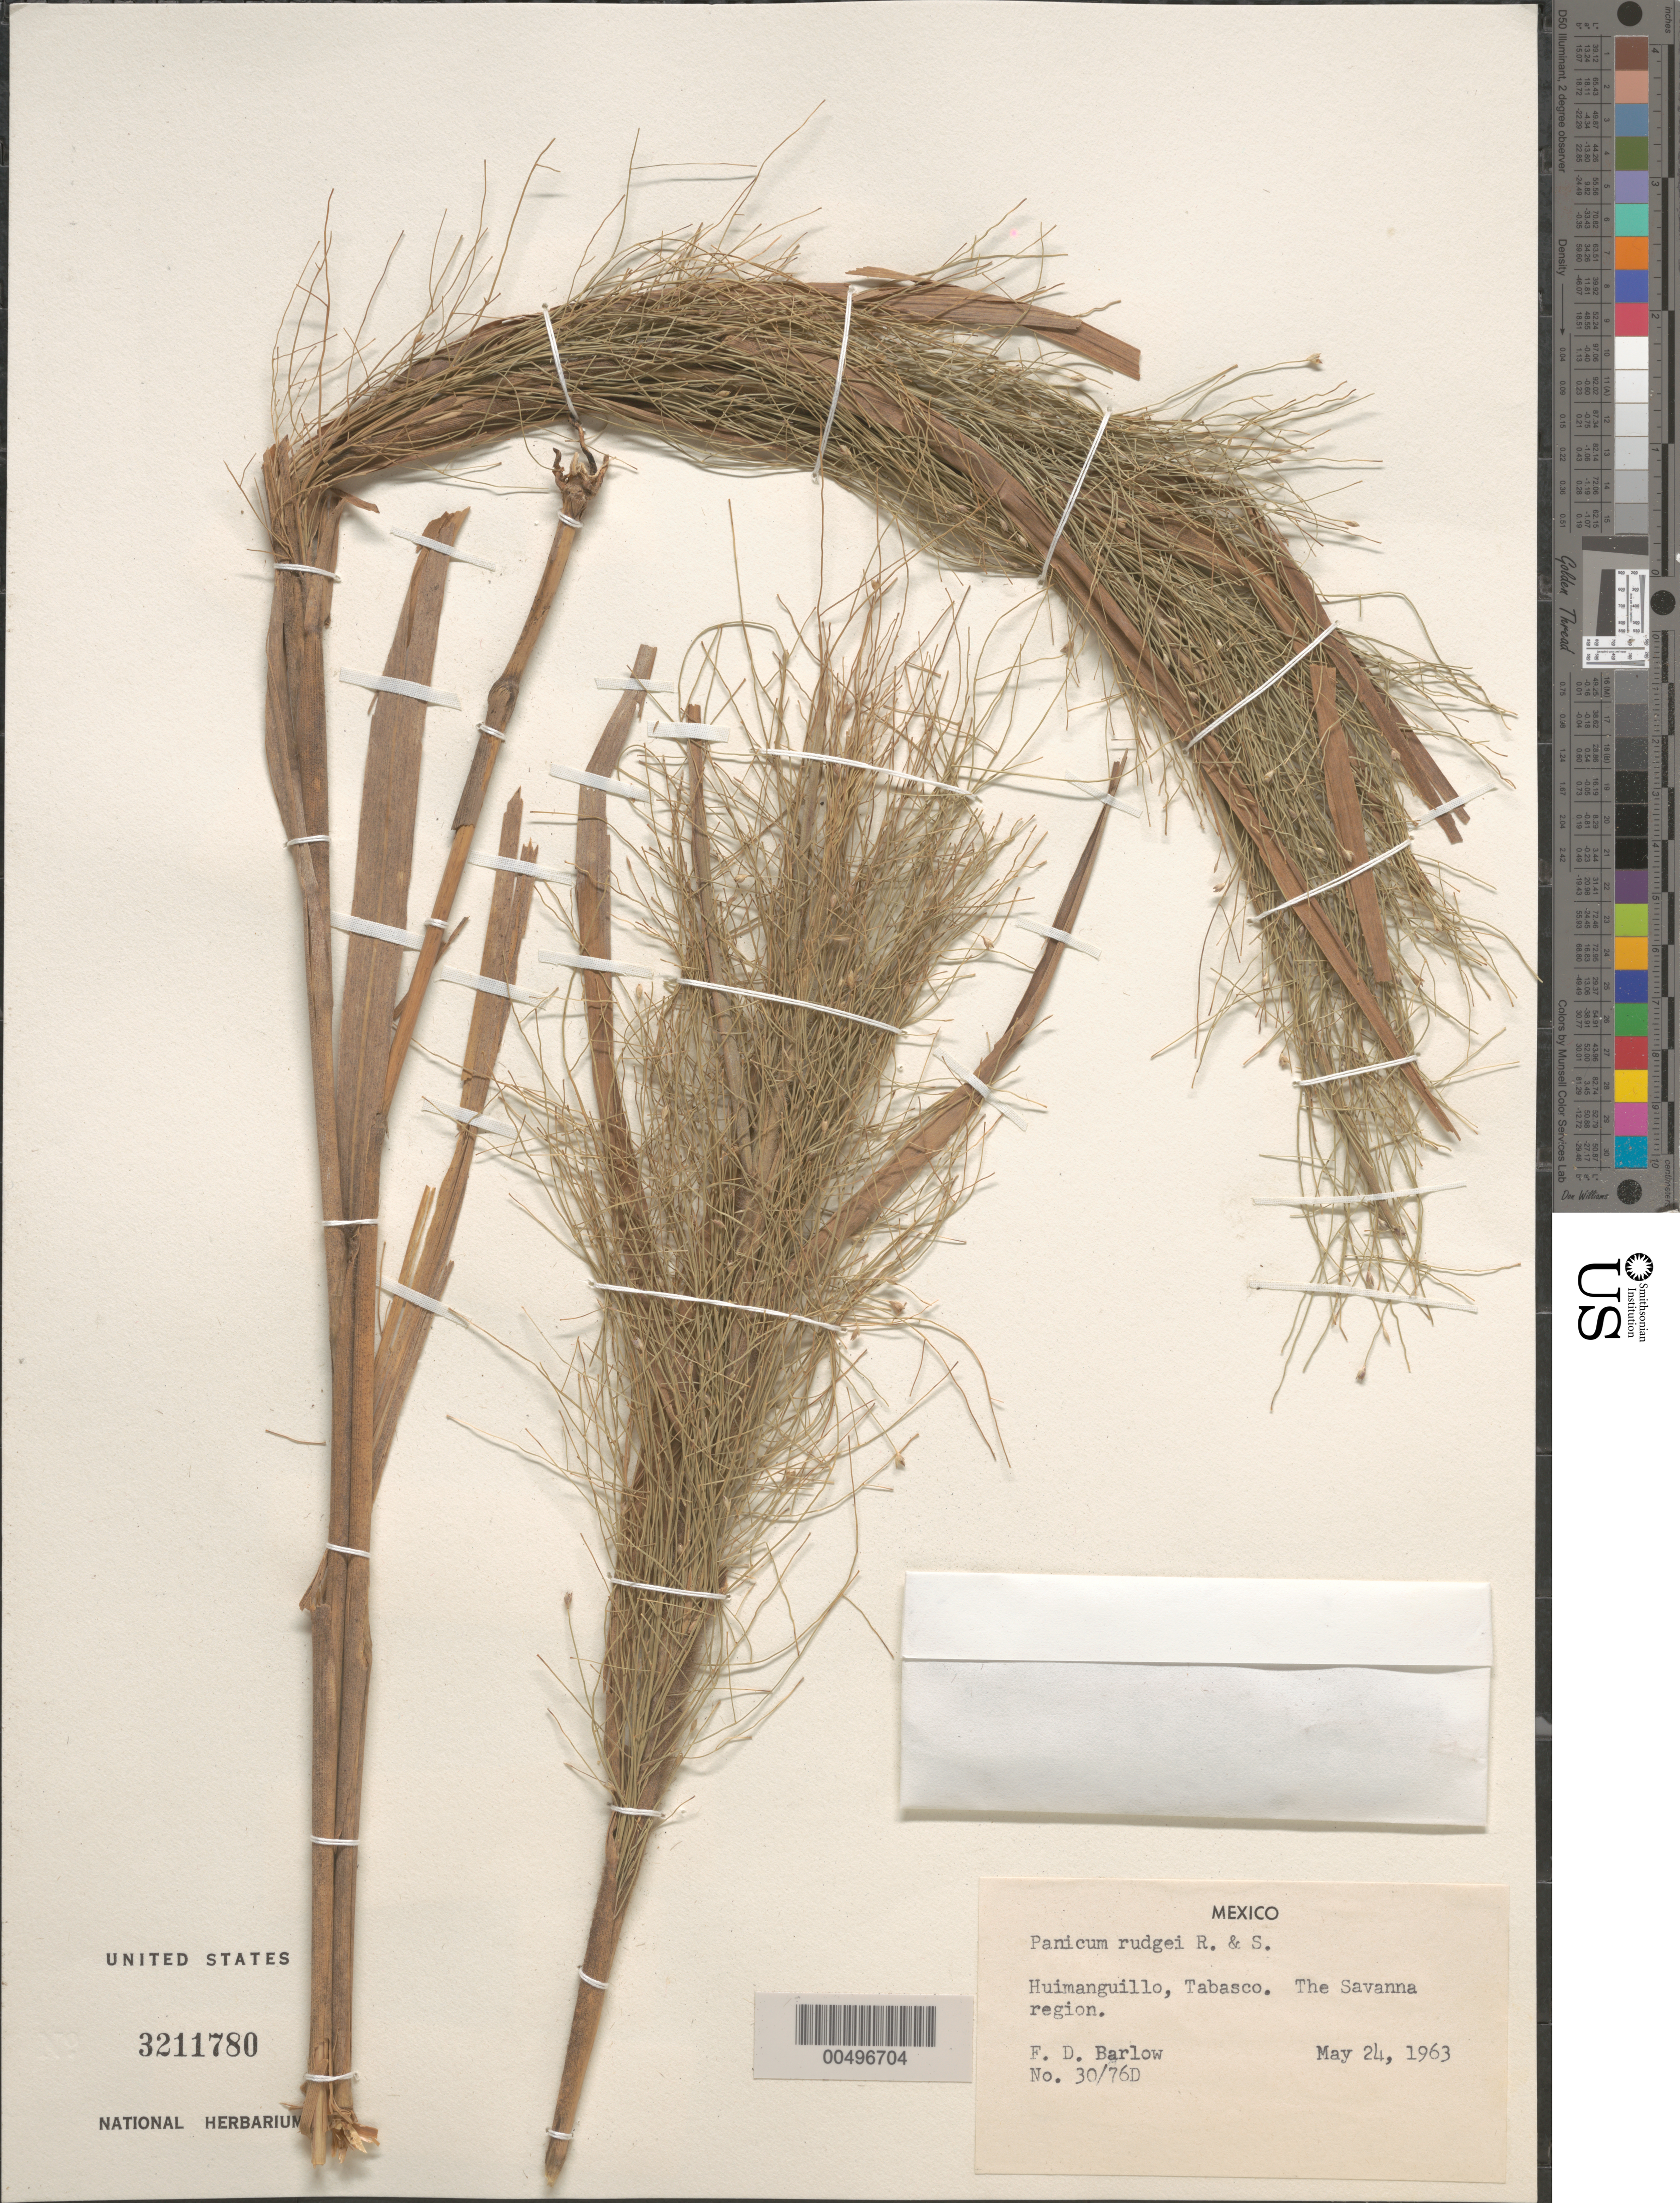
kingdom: Plantae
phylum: Tracheophyta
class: Liliopsida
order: Poales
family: Poaceae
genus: Panicum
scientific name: Panicum rudgei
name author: Roem. & Schult.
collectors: F. D. Barlow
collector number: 30/76D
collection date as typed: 24 May 1963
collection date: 1963-05-24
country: Mexico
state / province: Tabasco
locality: Huimanguillo, the Savanna region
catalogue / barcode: US 3211780